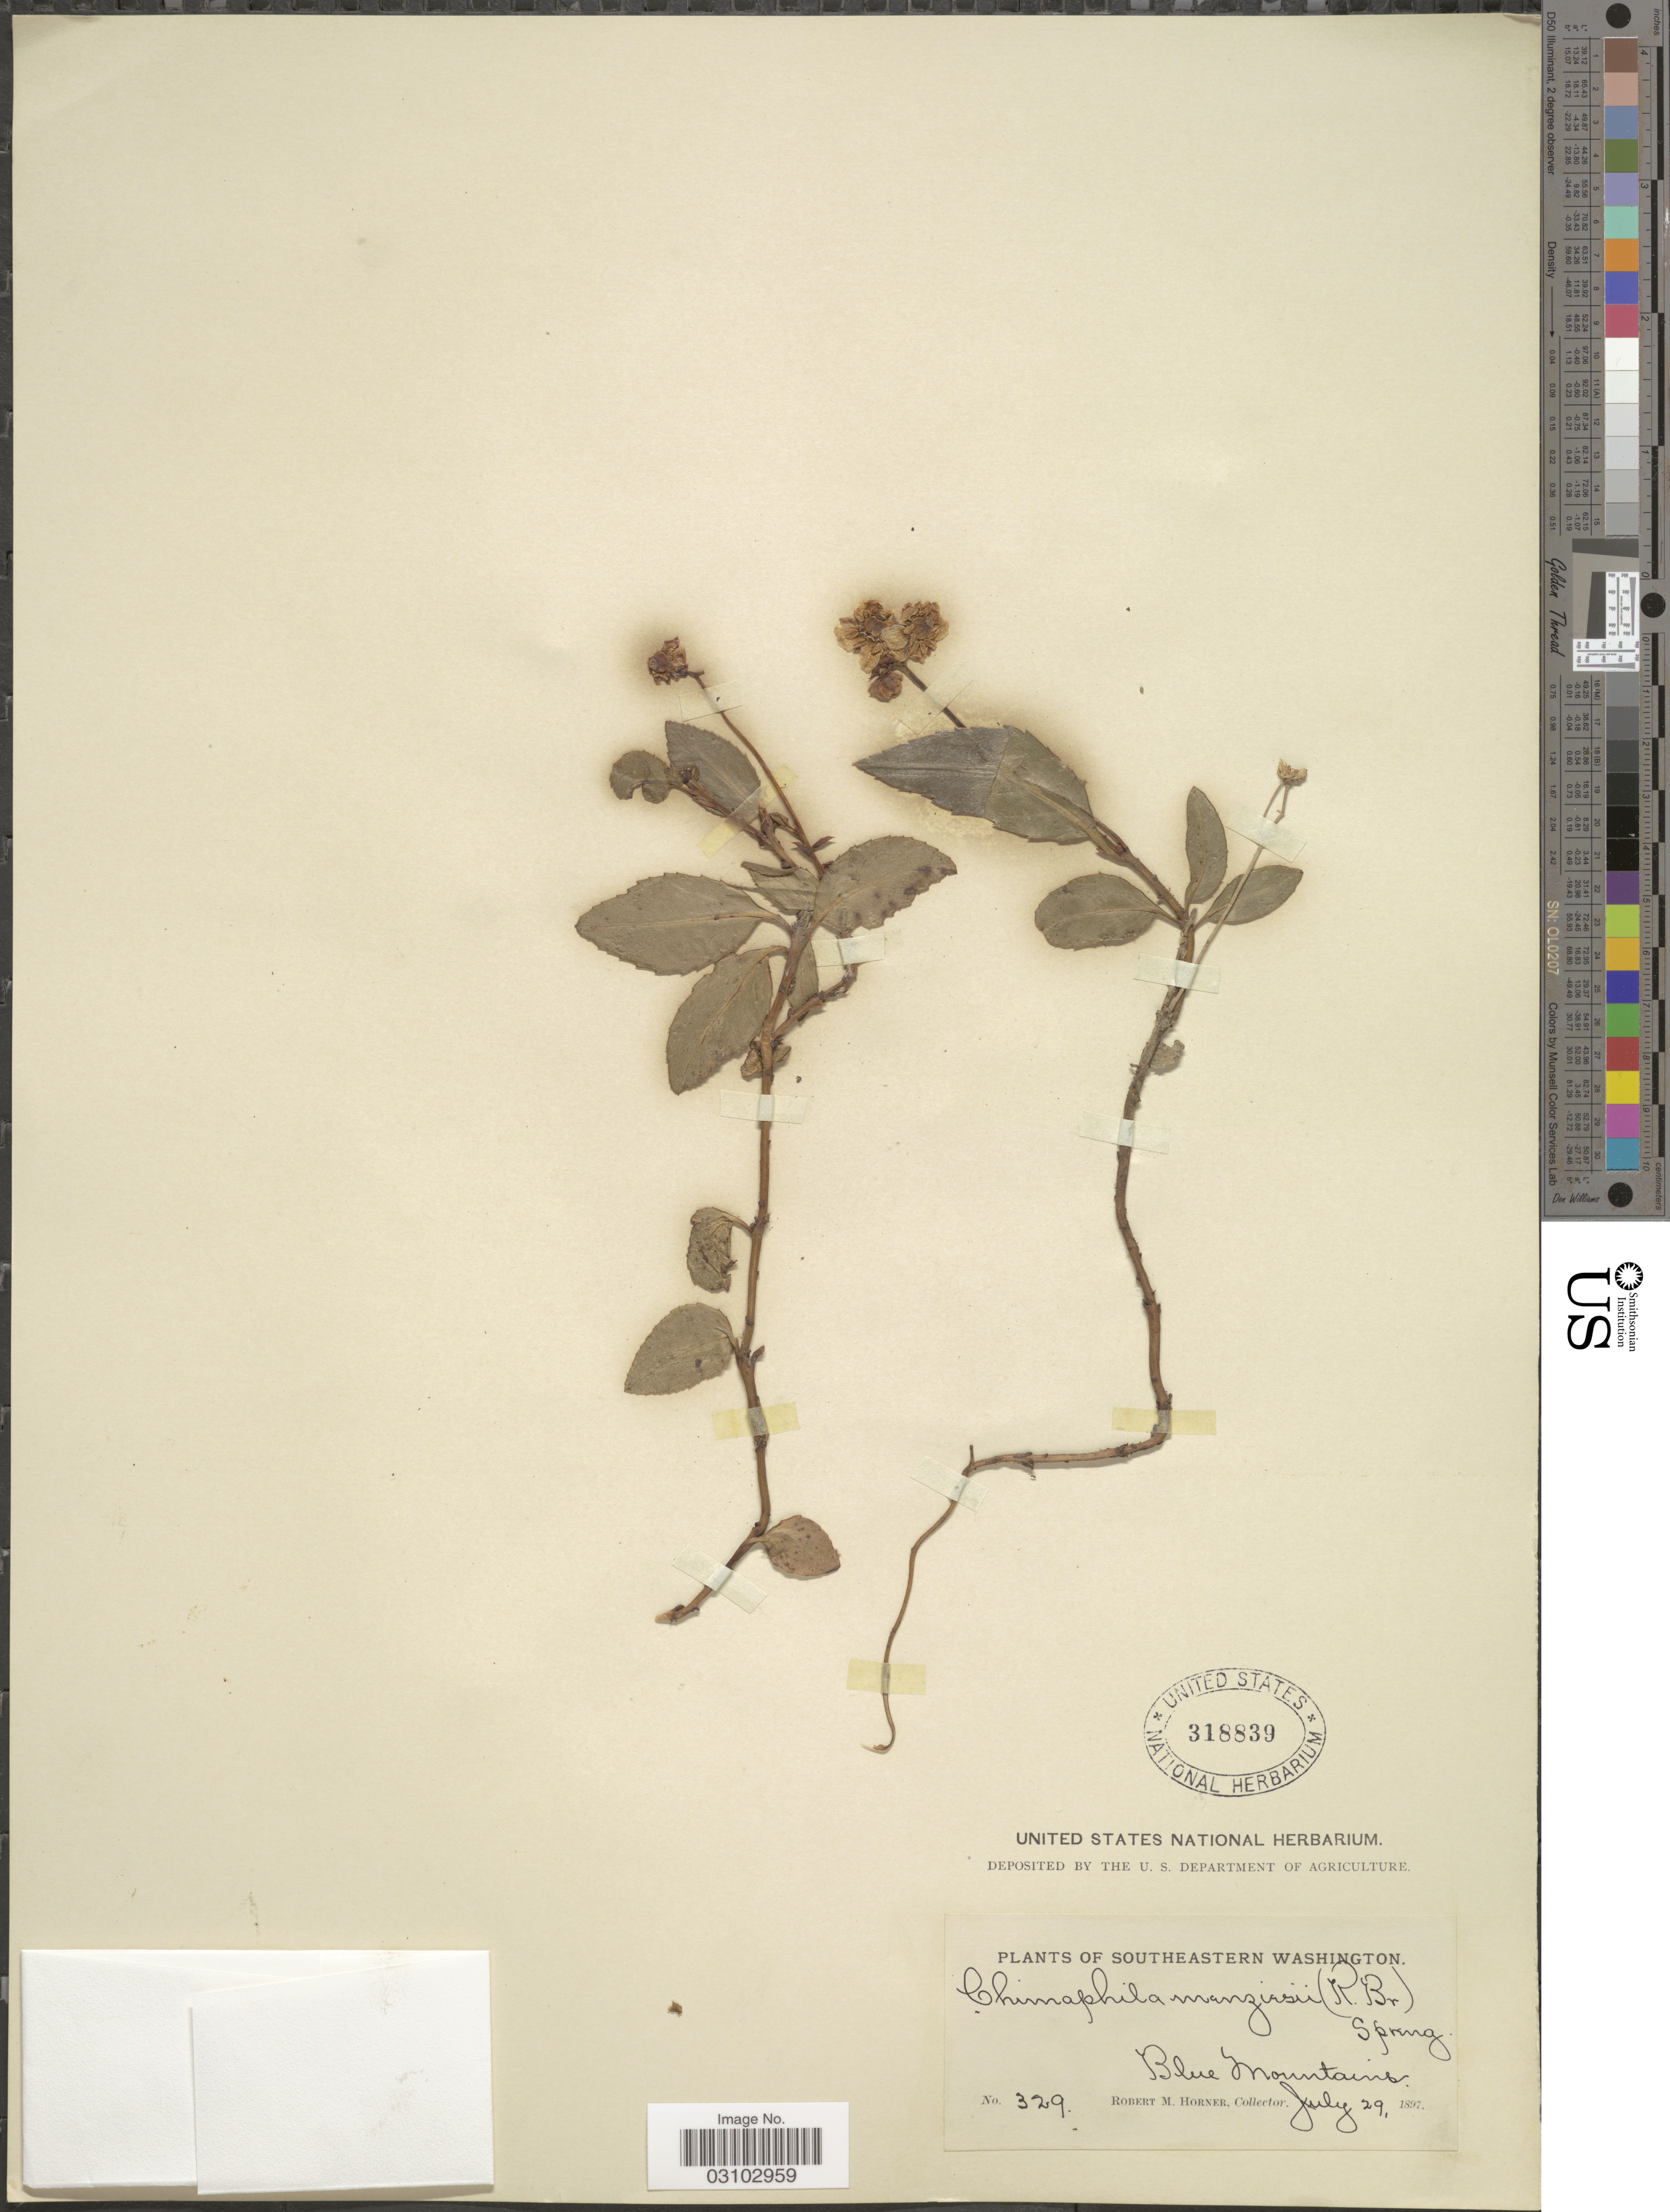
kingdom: Plantae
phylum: Tracheophyta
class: Magnoliopsida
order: Ericales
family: Ericaceae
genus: Chimaphila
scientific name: Chimaphila menziesii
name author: (R. Br. ex G. Don) Spreng.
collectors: R. Horner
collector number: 329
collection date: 1897-07-29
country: United States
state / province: Washington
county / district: Clallam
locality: Southeastern Washington. Blue Mountains.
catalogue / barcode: US 318839